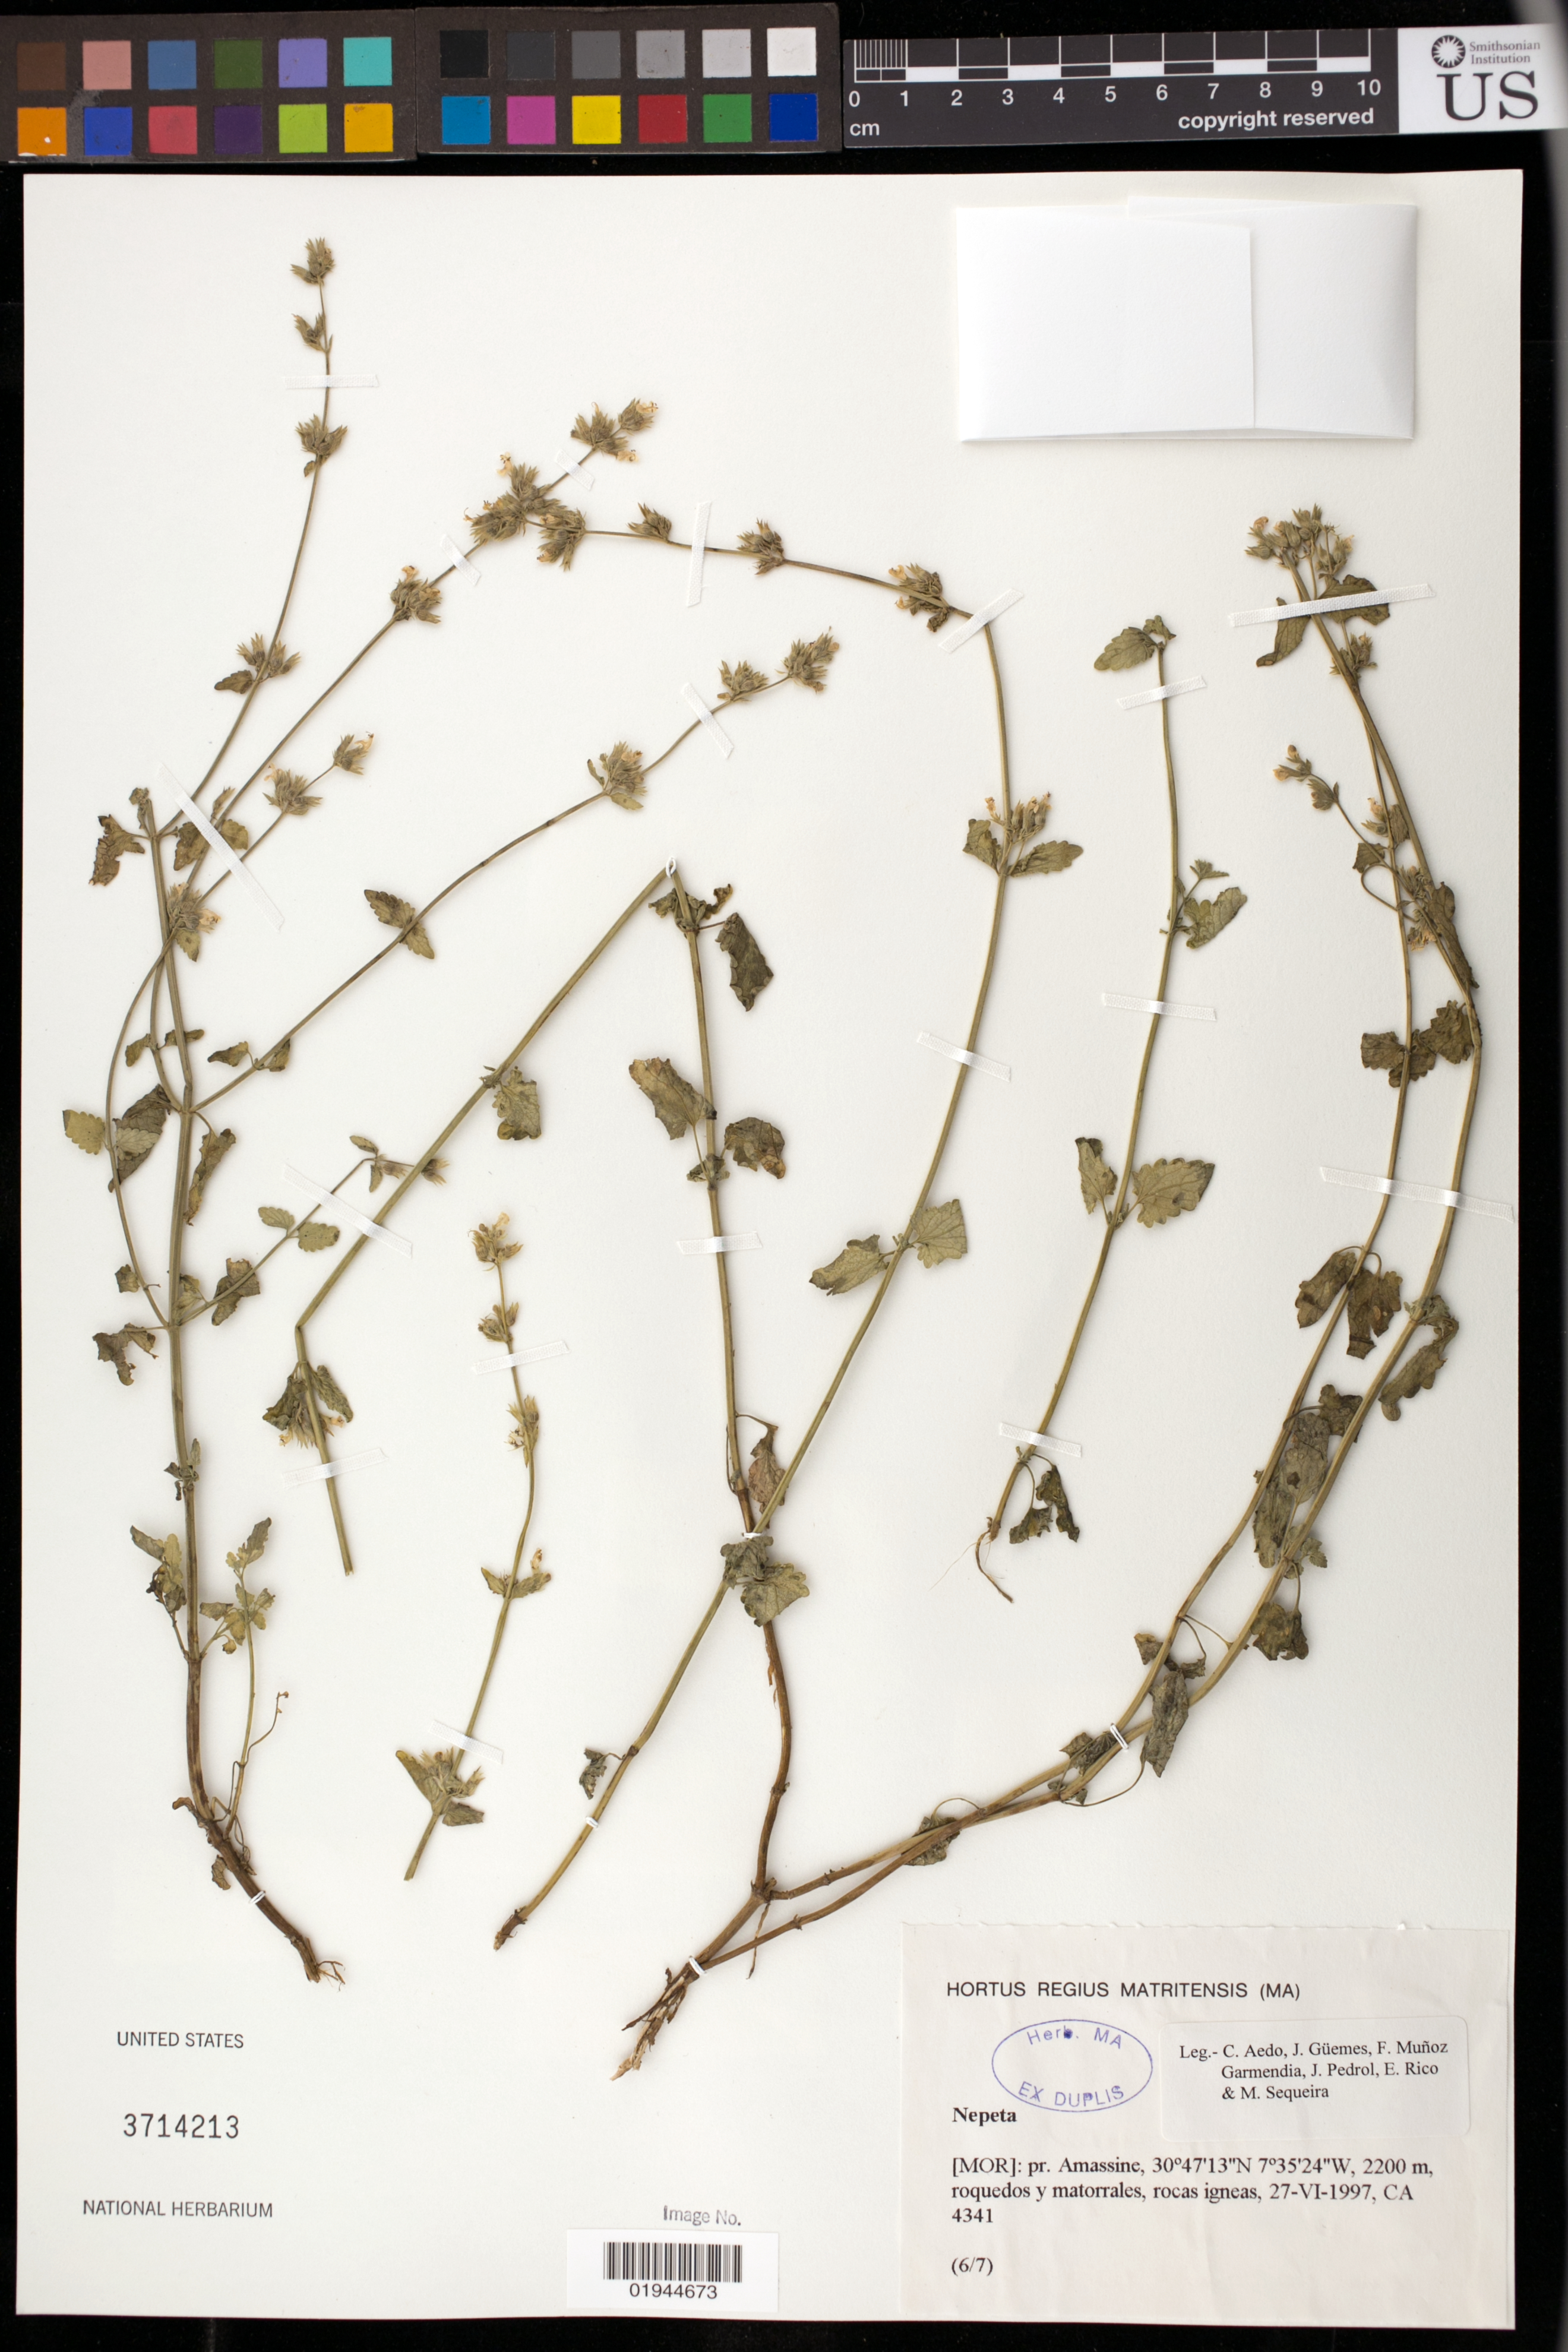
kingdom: Plantae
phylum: Tracheophyta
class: Magnoliopsida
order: Lamiales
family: Lamiaceae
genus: Nepeta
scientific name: Nepeta sp.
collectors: C. Aedo, J. Güemes, F. Muñoz Garmendia, J. Pedrol, E. Rico & M. Sequeira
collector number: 4341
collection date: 1997-05-27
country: Morocco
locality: pr. Amassine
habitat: roquedos y matorrales, rocas igneas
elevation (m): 2200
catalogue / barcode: US 3714213